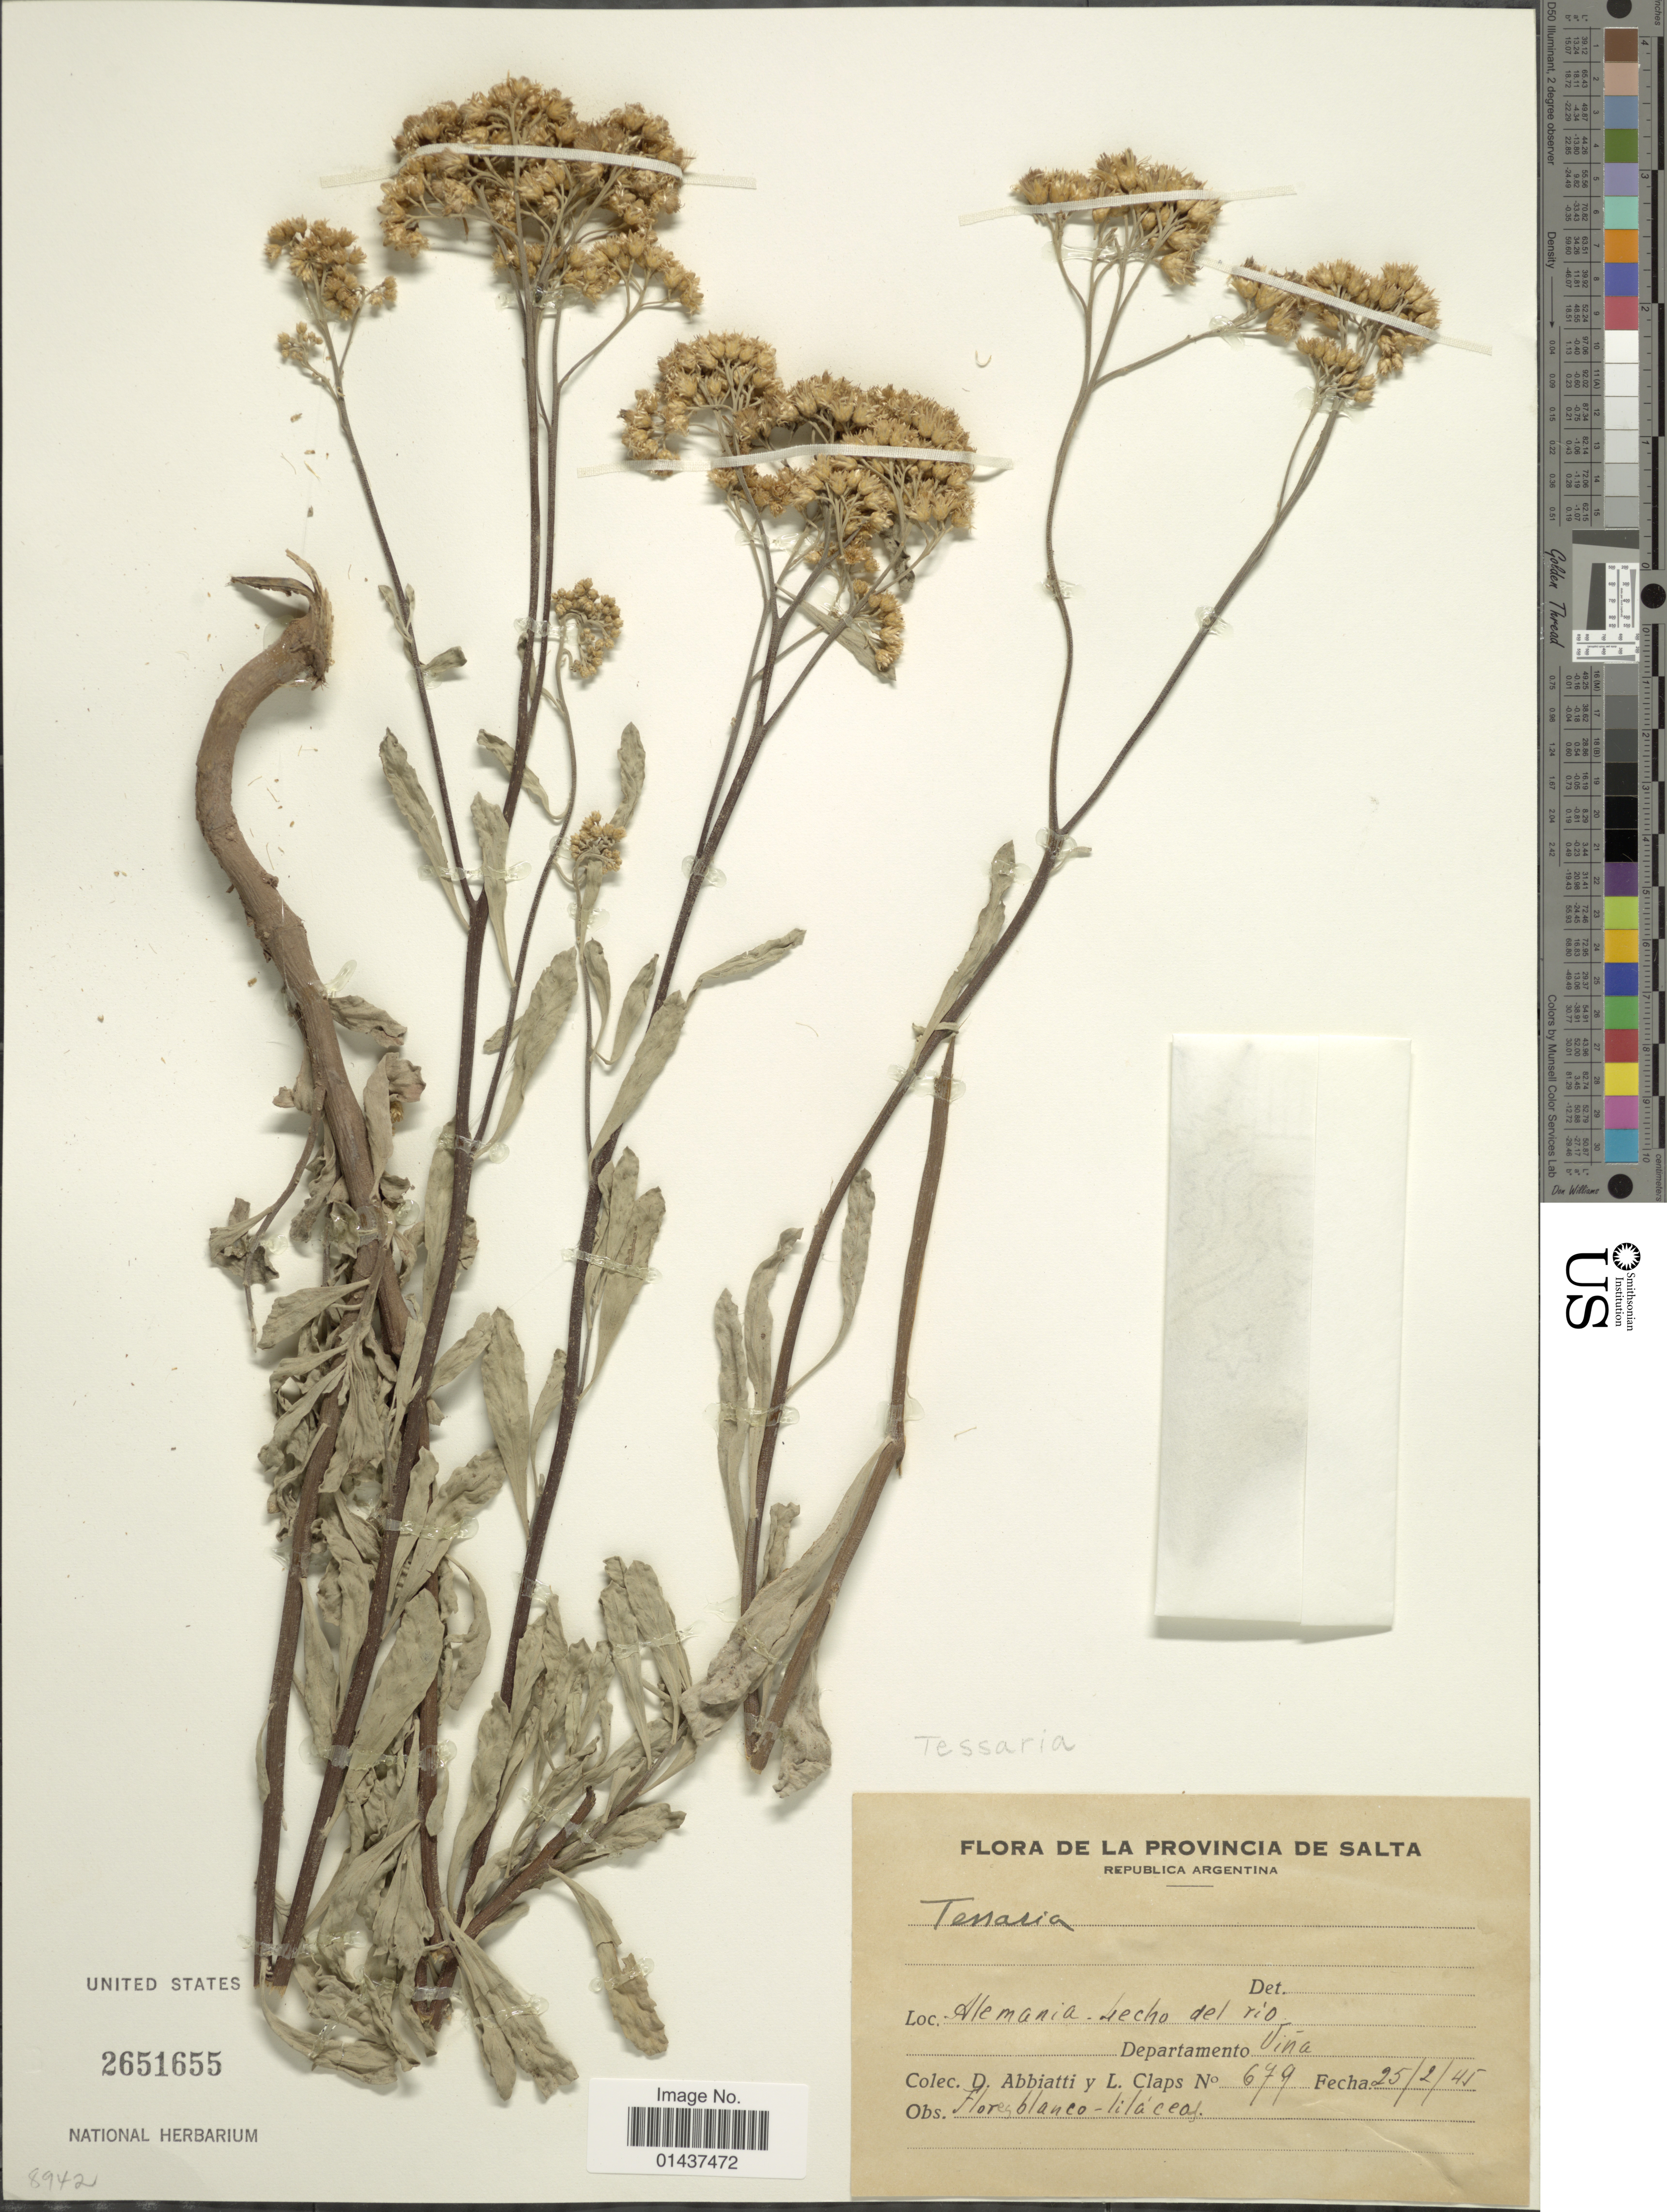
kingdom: Plantae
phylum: Tracheophyta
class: Magnoliopsida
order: Asterales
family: Asteraceae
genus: Tessaria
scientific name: Tessaria sp.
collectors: D. Abbiatti & L. Claps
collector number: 679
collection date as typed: Transcribed d/m/y: 25/2/45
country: Argentina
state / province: Salta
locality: Alemania Lecho del rio Departamento Viña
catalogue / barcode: US 2651655